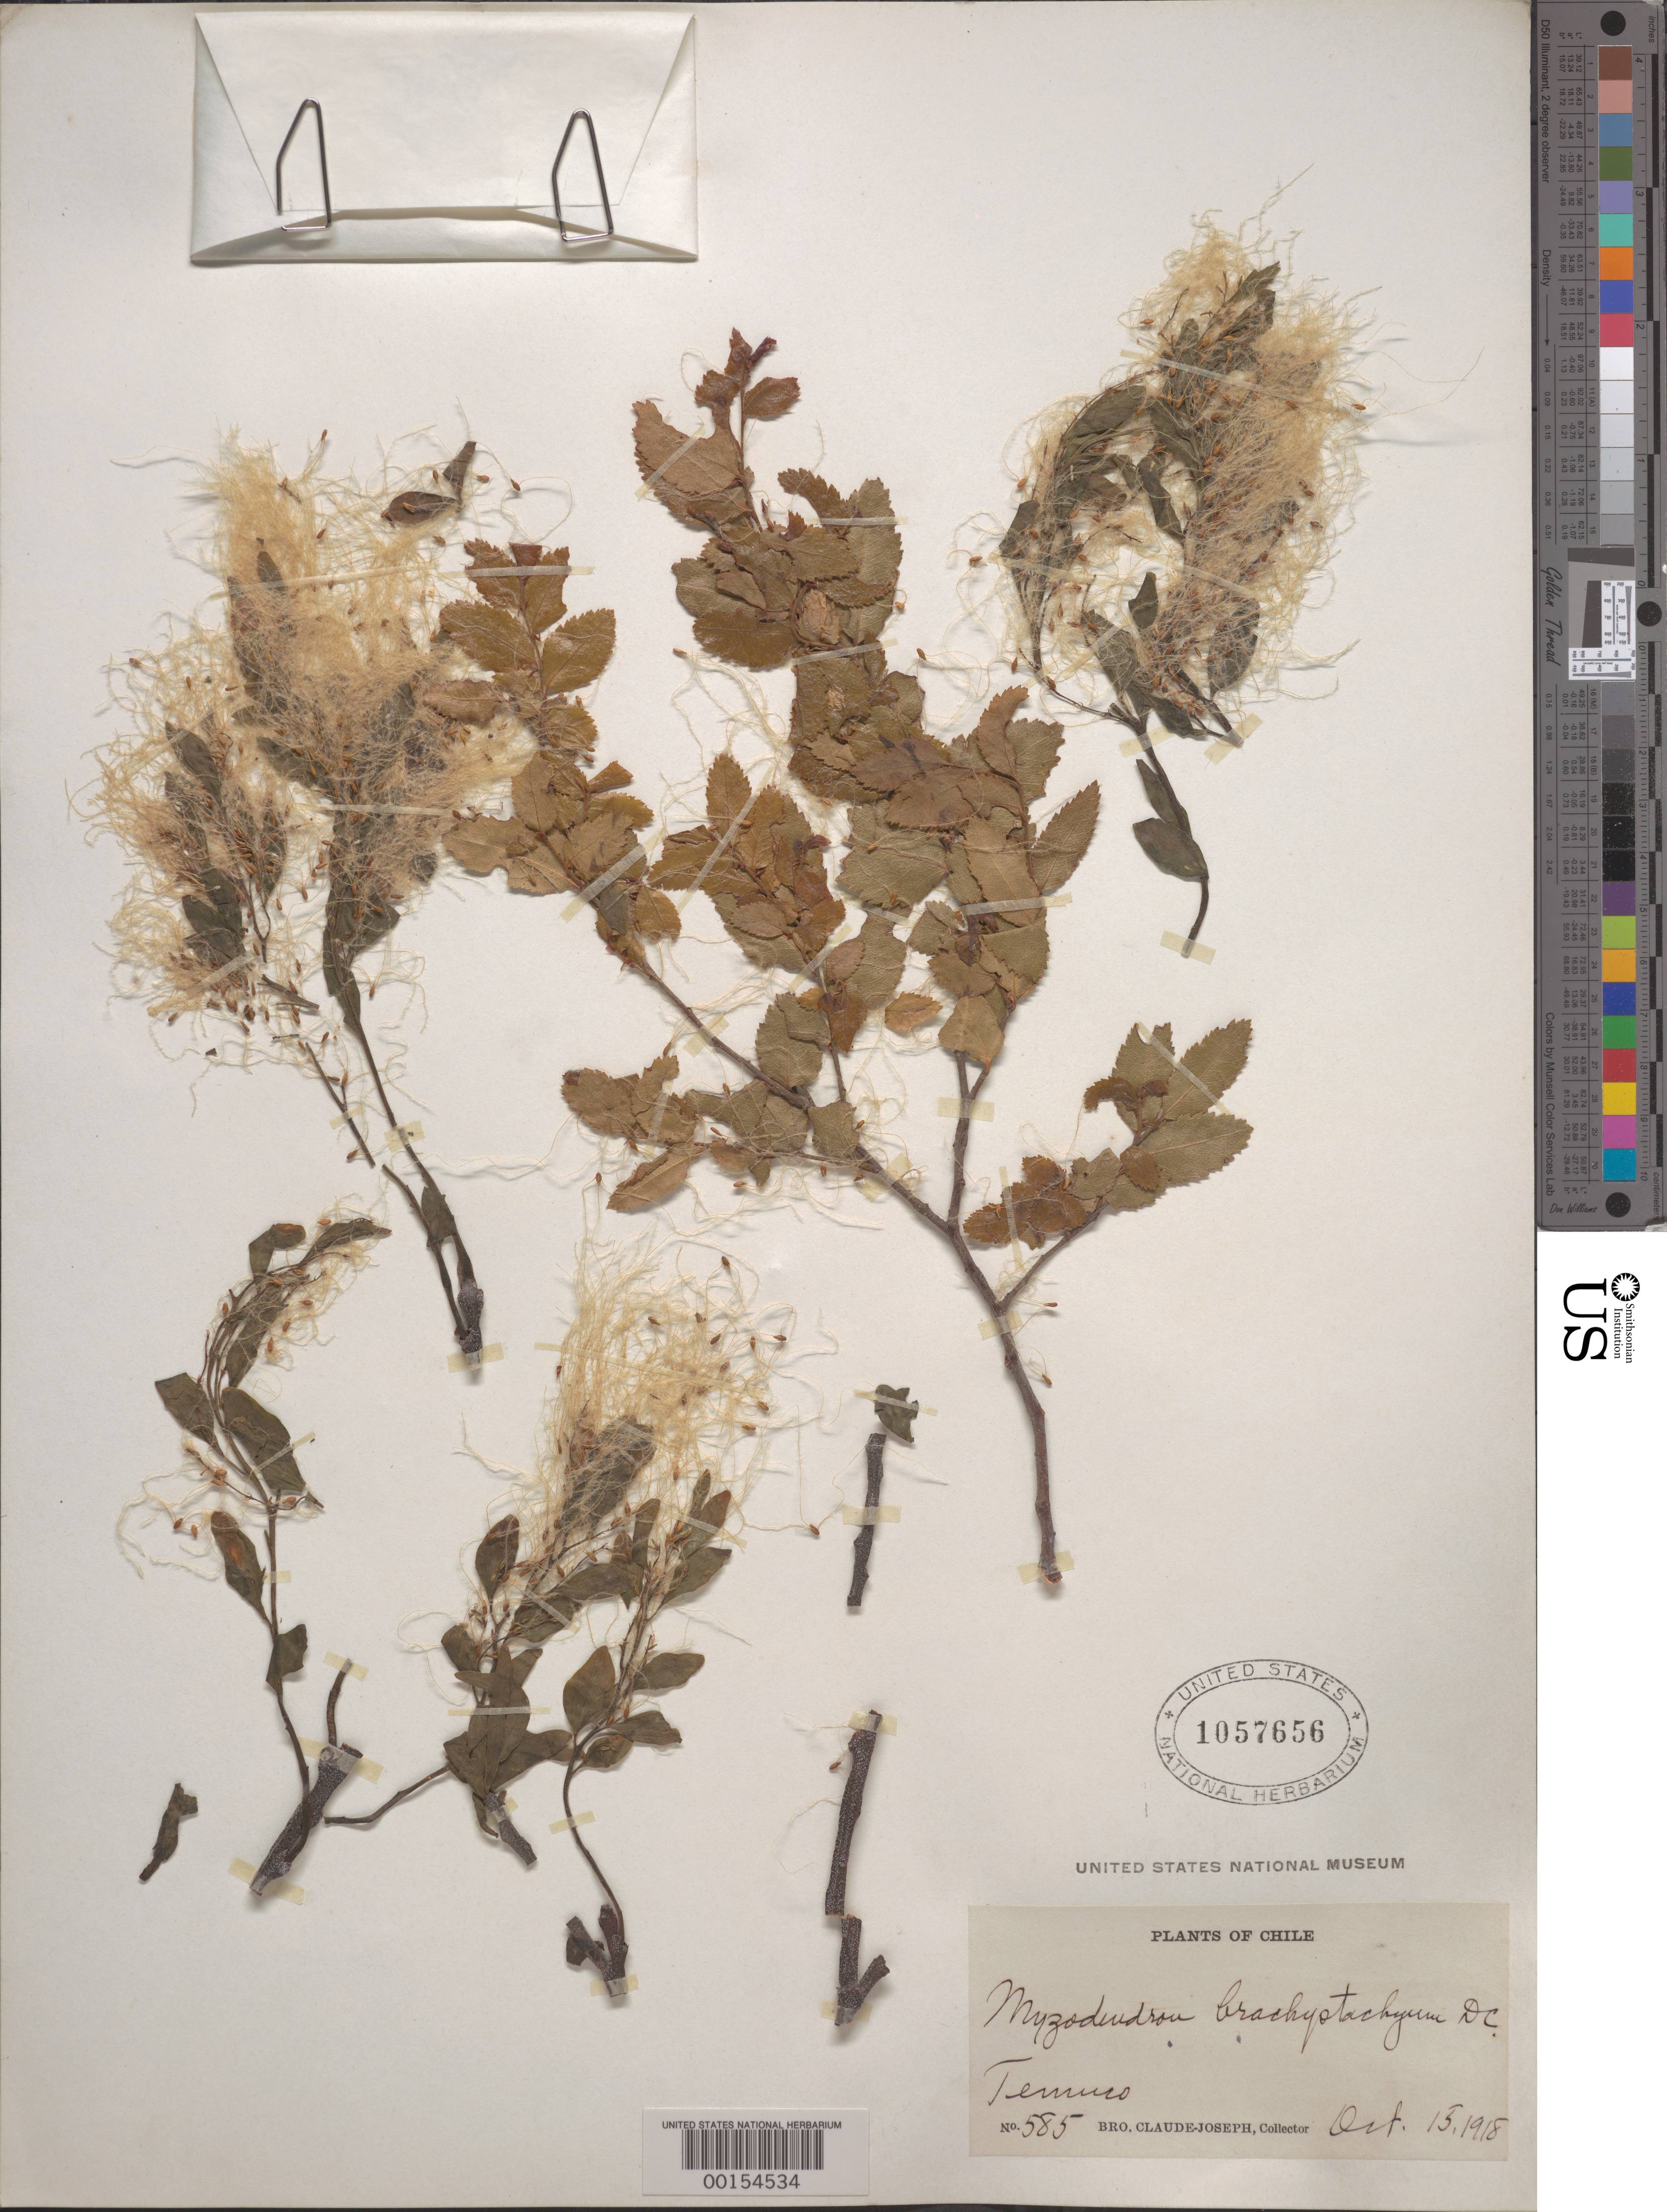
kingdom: Plantae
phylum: Tracheophyta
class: Magnoliopsida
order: Santalales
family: Misodendraceae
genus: Misodendrum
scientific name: Misodendrum brachystachyum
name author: DC.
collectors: Bro. Claude-Joseph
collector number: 585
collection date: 1918-10-15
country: Chile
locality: Temuco.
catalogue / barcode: US 1057656